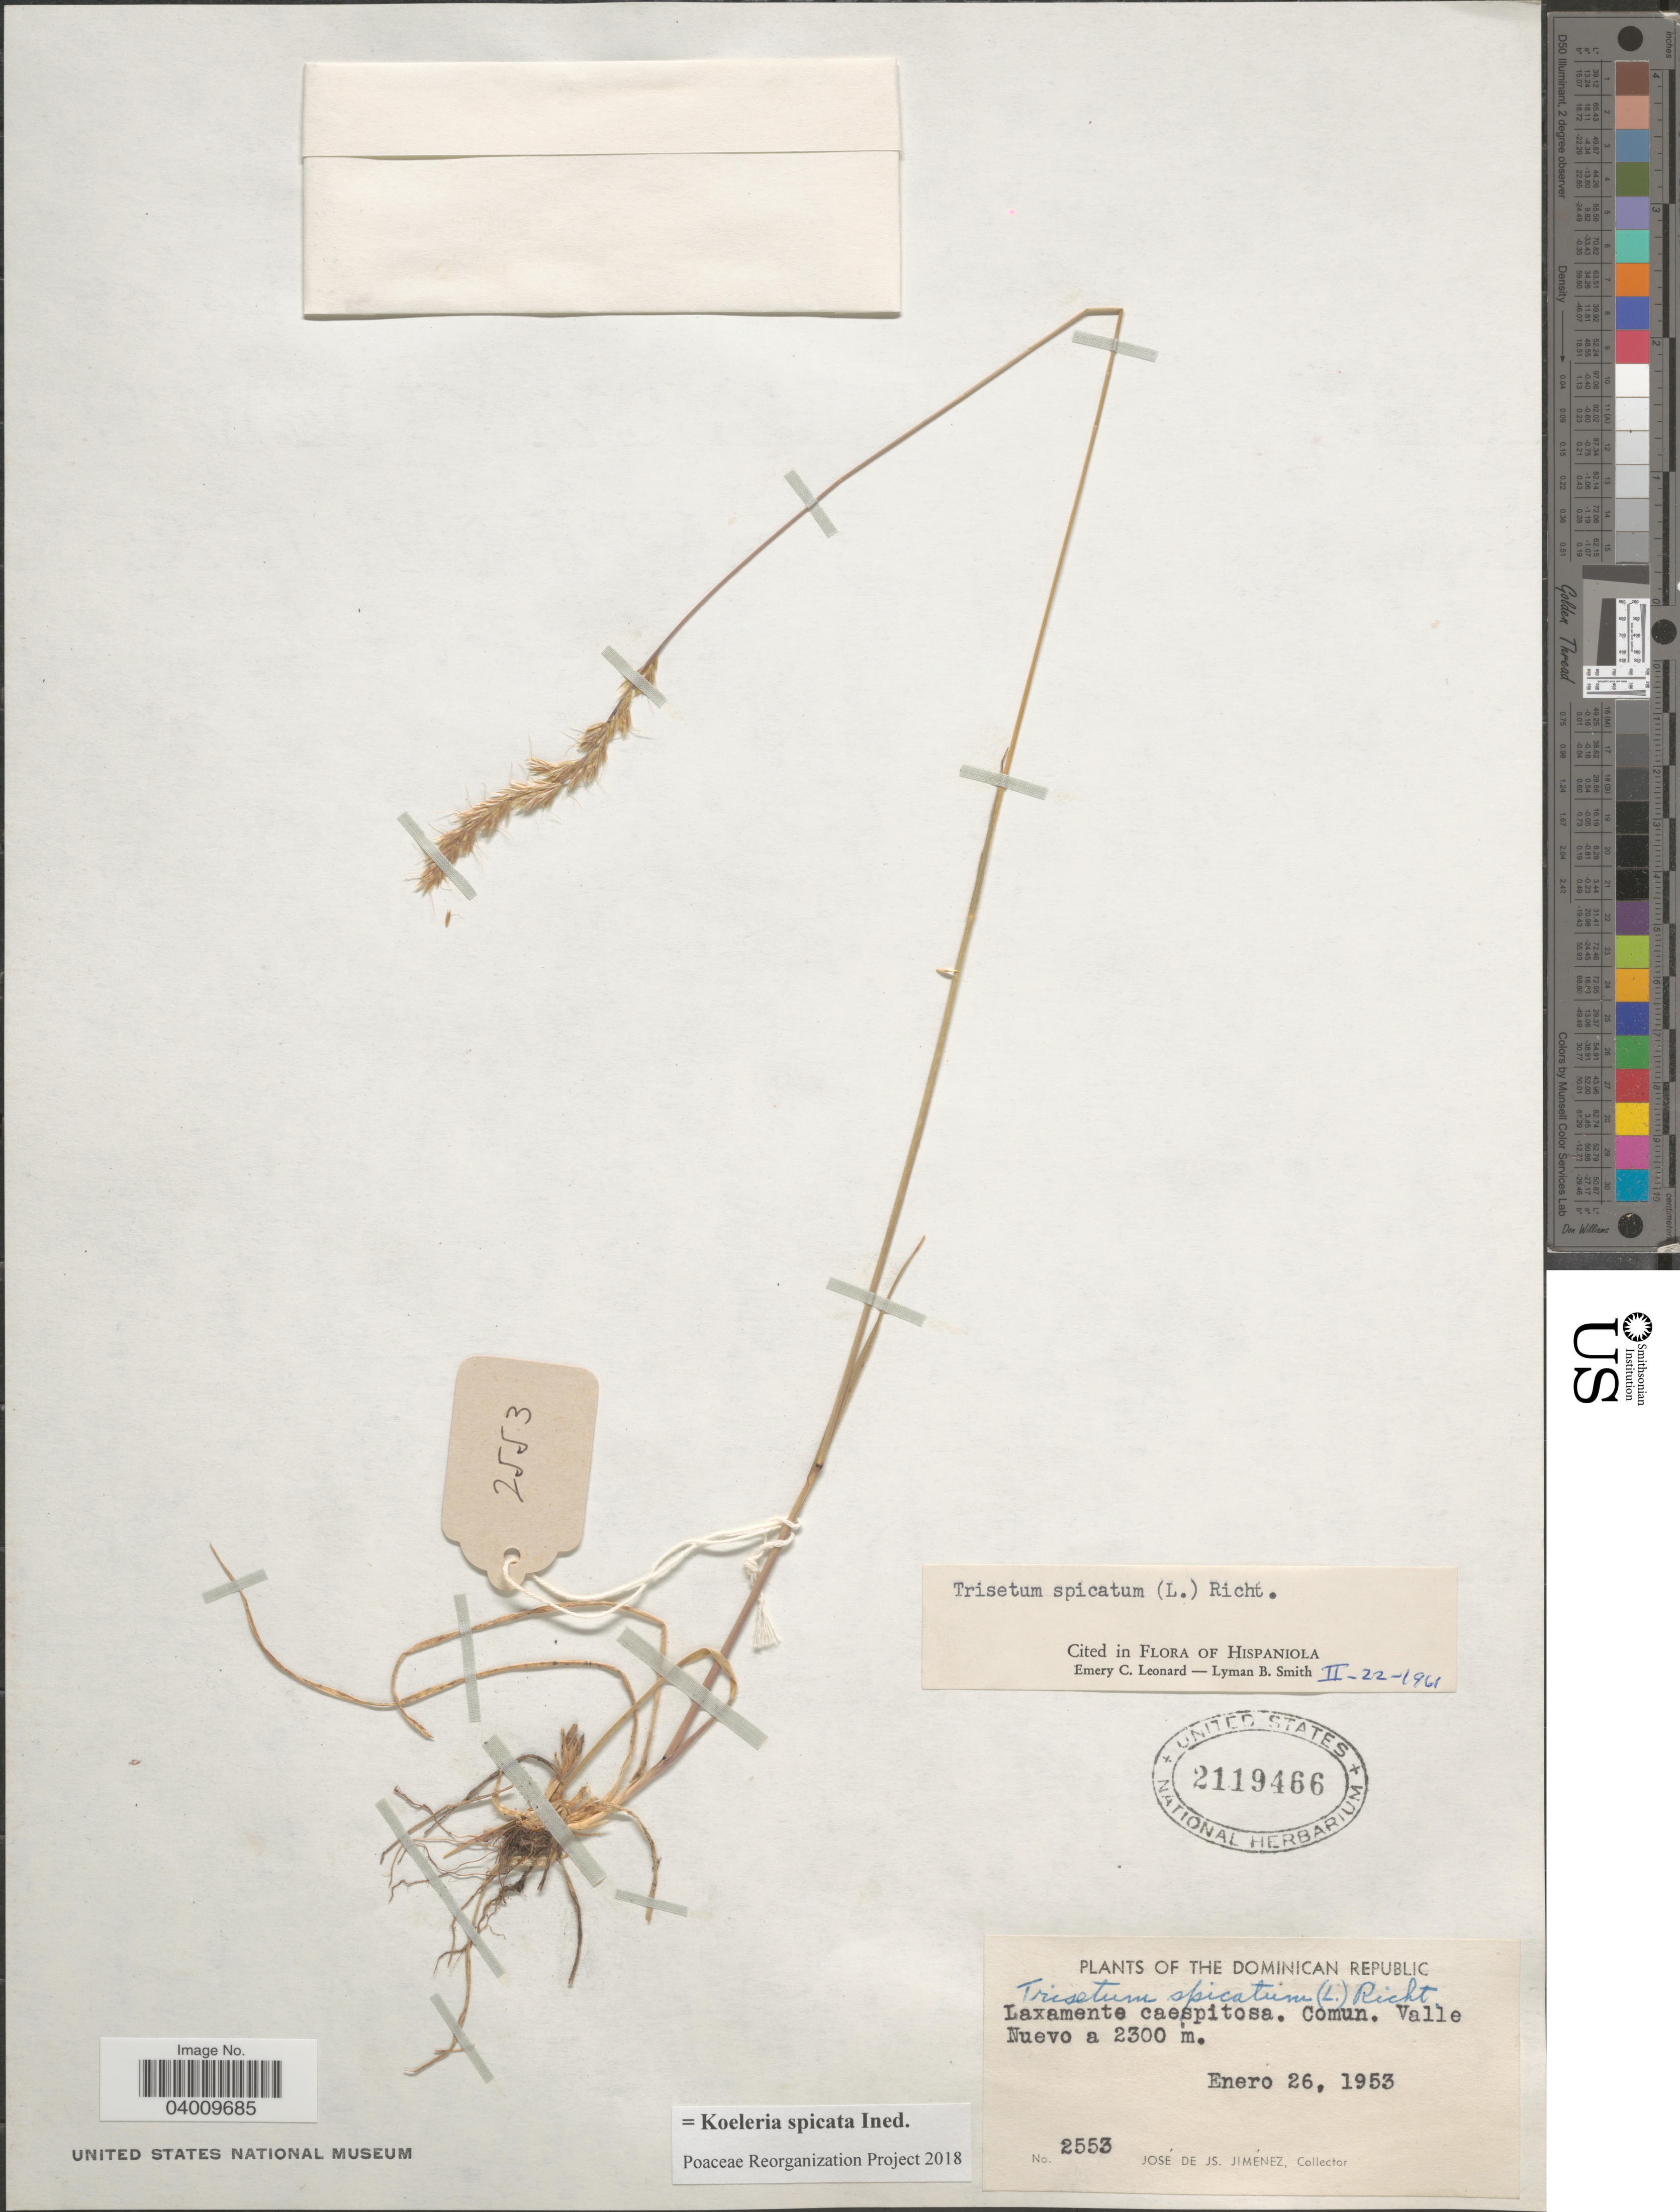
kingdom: Plantae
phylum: Tracheophyta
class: Liliopsida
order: Poales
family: Poaceae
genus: Koeleria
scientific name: Koeleria spicata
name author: (L.) Barberá et al.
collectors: J. J. Jiménez Almonte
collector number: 2553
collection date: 1953-01-26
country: Dominican Republic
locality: Comun. Valle Nuevo.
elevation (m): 2300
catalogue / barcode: US 2119466